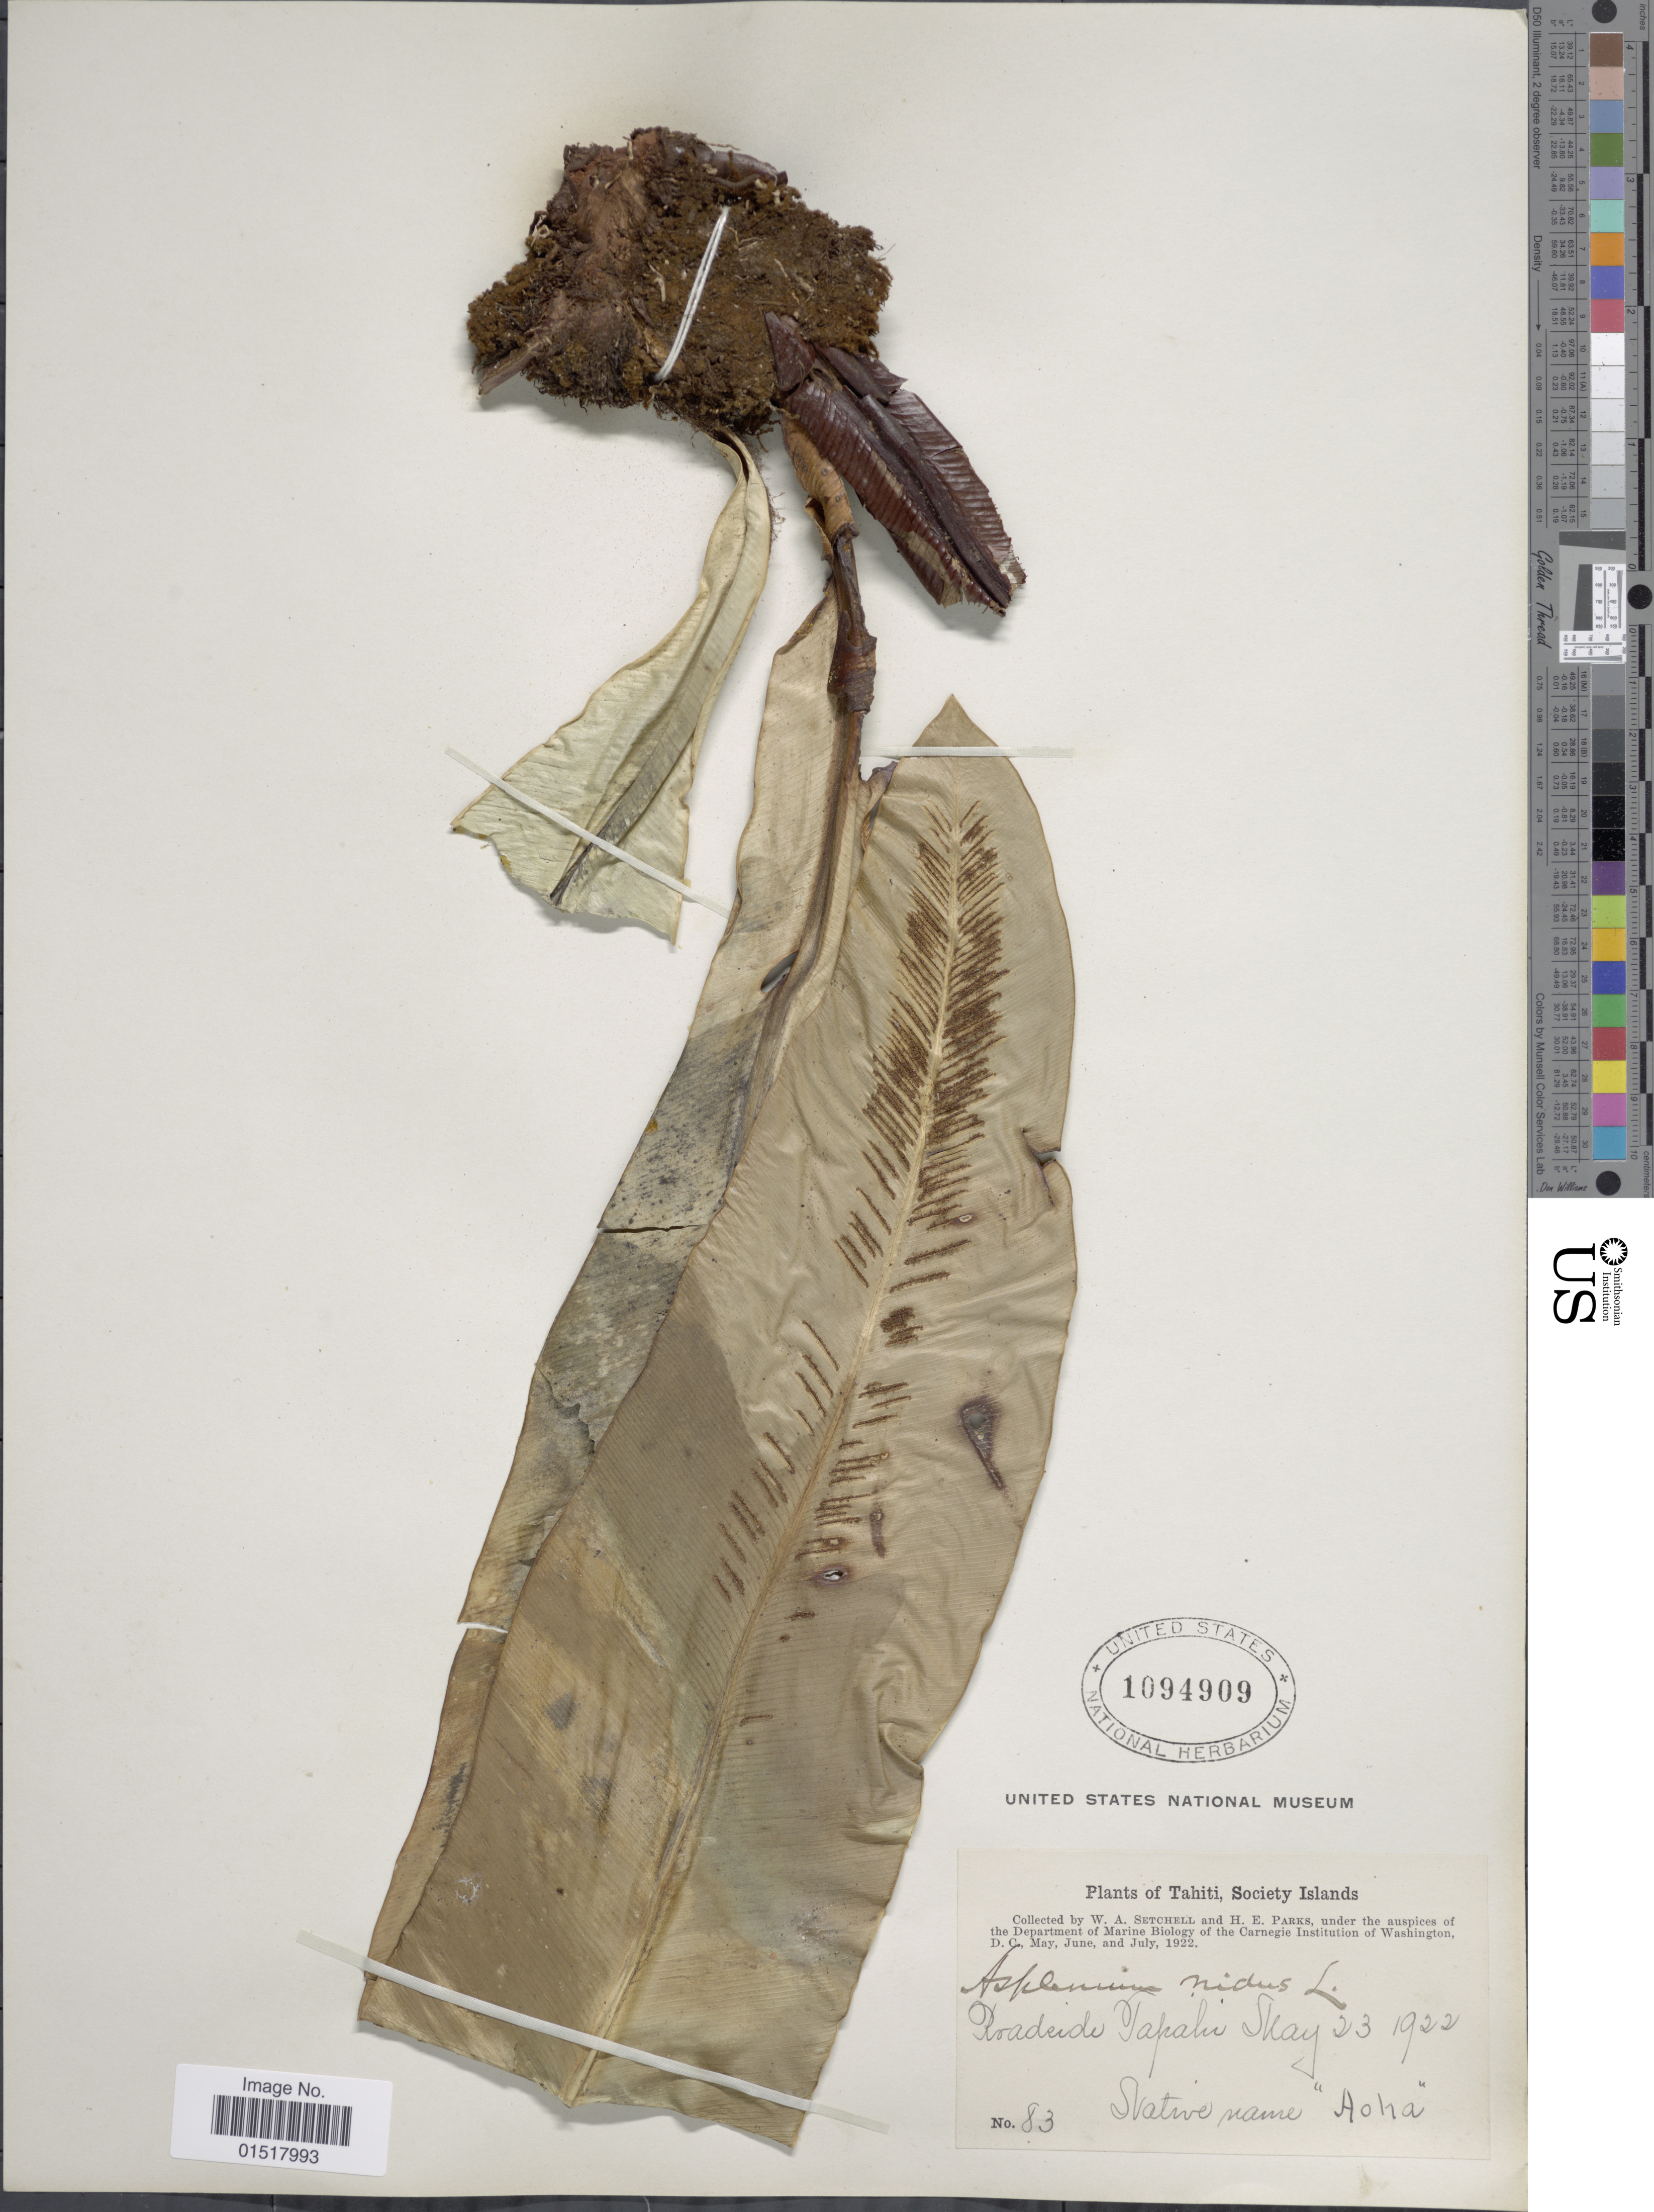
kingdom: Plantae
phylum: Tracheophyta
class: Polypodiopsida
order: Polypodiales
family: Aspleniaceae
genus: Asplenium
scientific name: Asplenium nidus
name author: L.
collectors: W. Setchell & H. E. Parks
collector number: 83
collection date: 1922-05-23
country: French Polynesia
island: Tahiti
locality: Tahiti, Society Islands. Roadside Tapahi. [interpreted]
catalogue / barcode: US 1094909